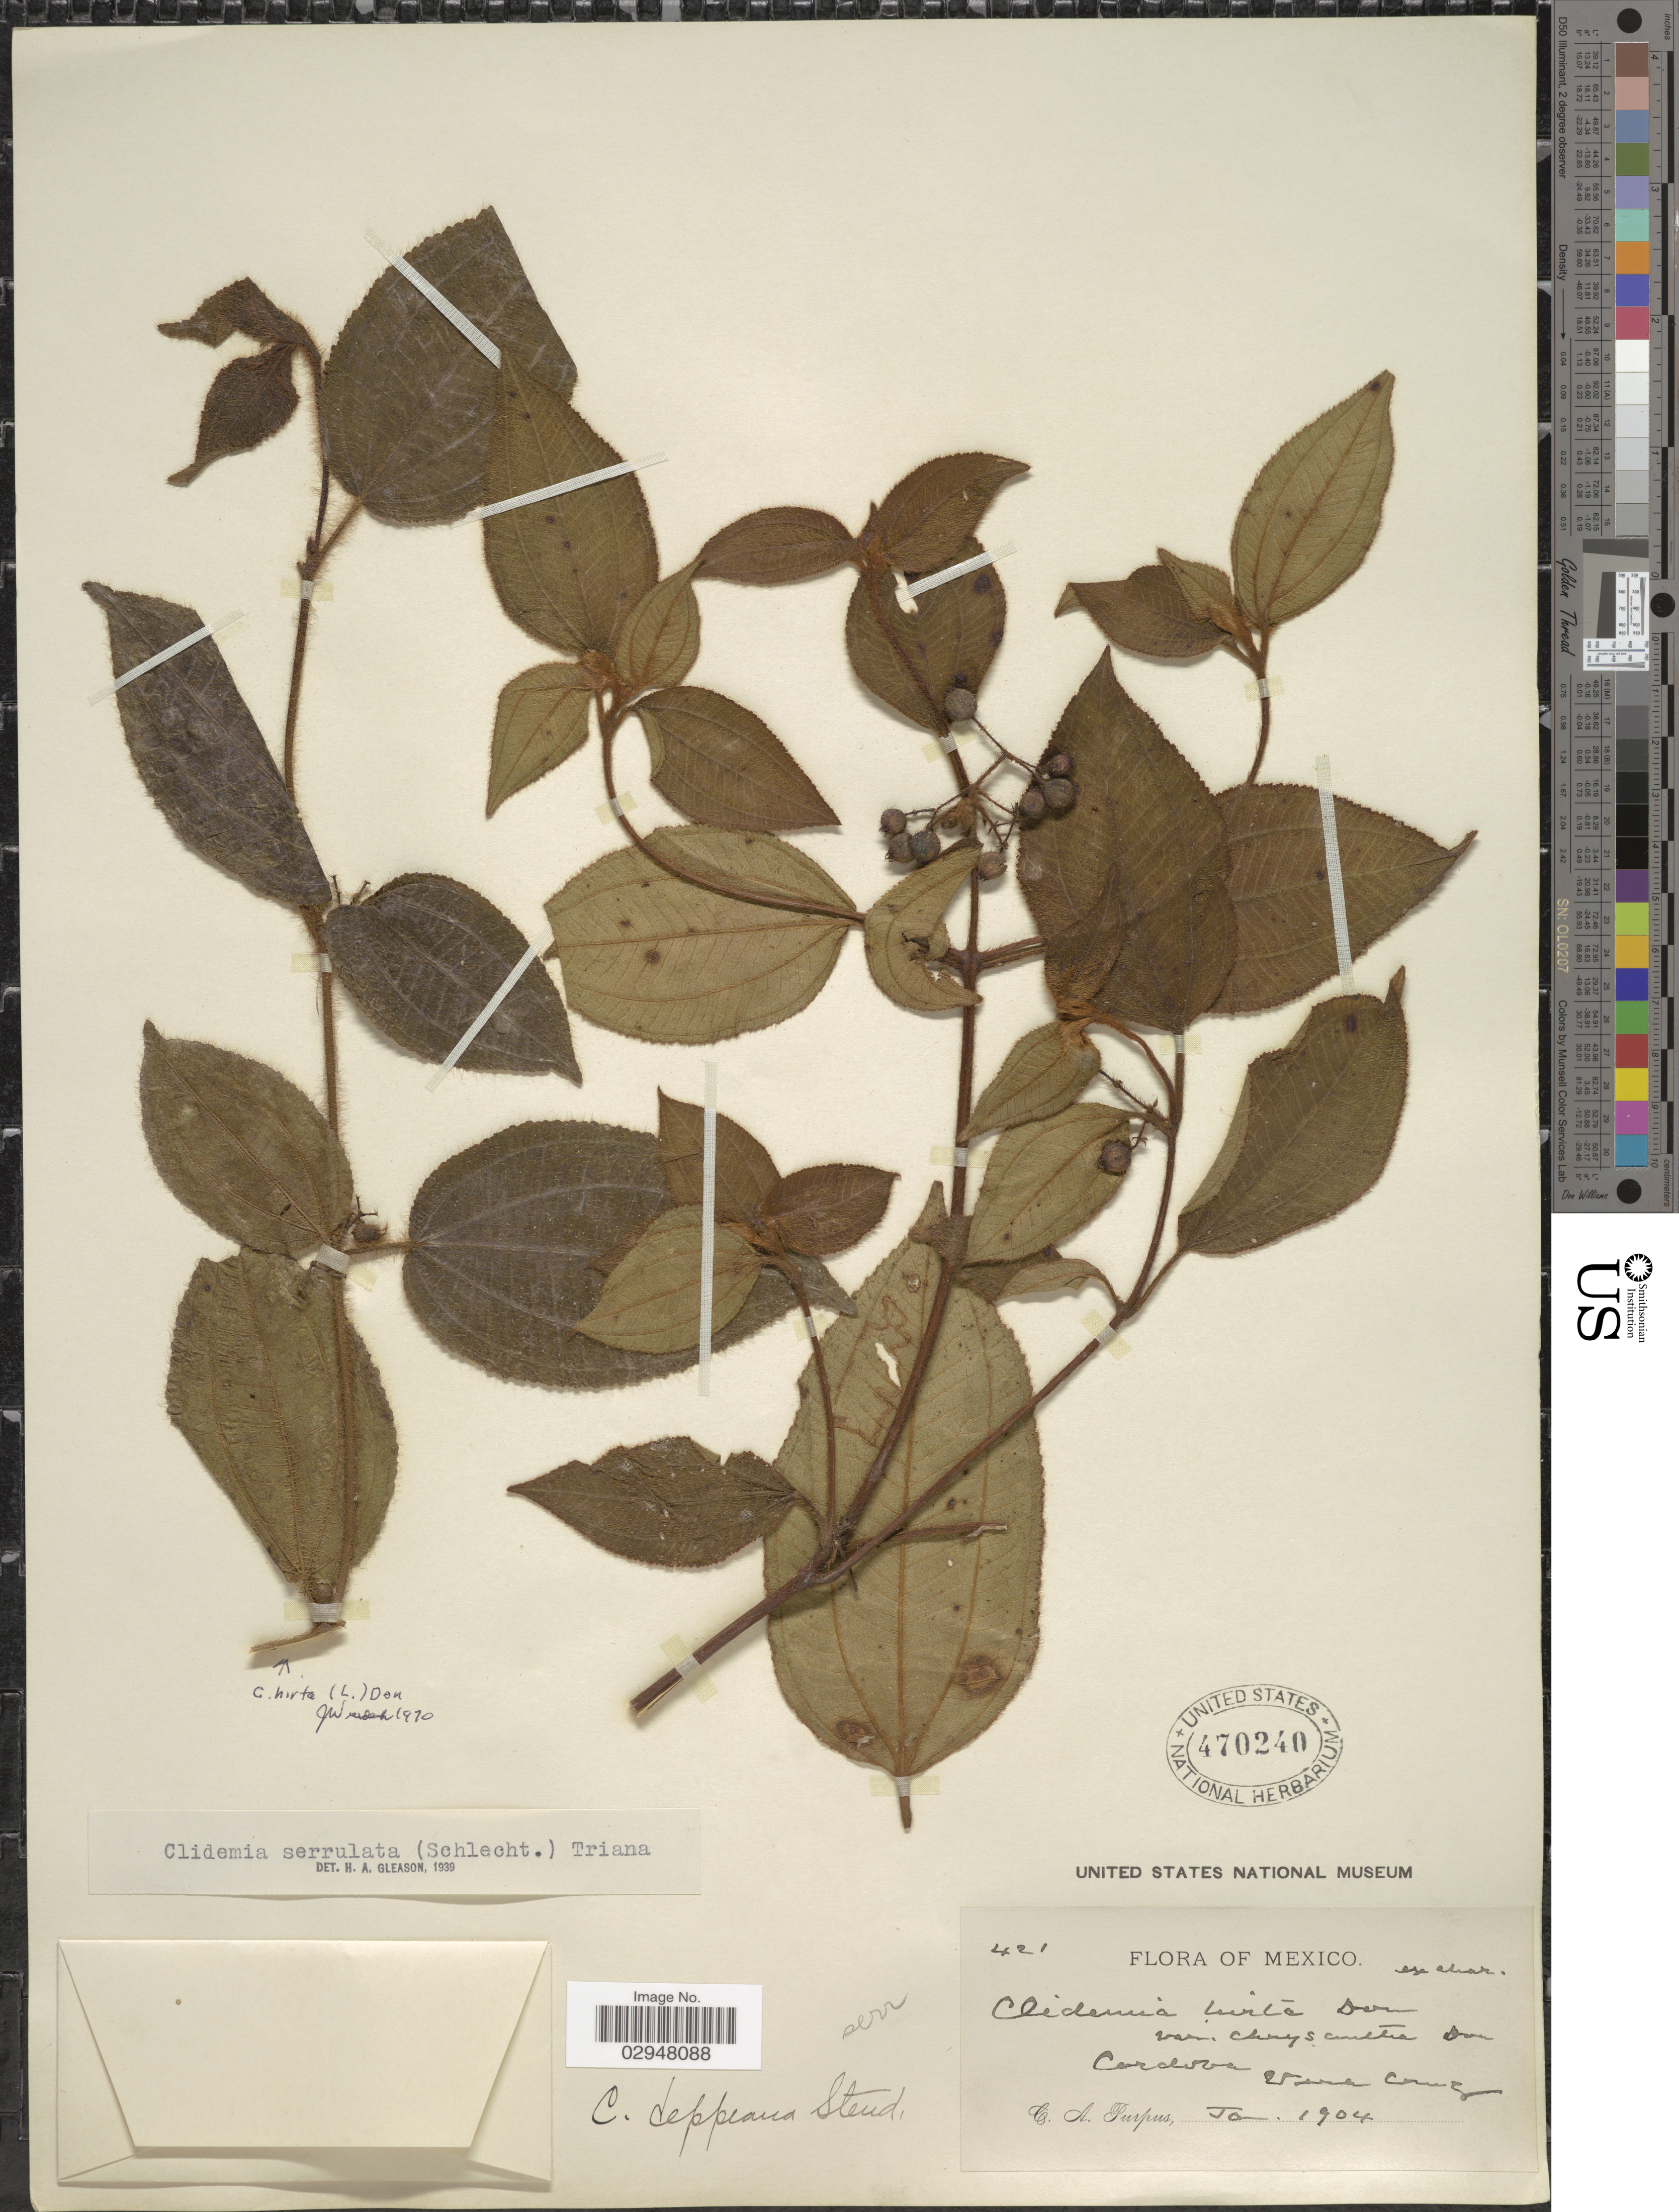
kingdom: Plantae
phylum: Tracheophyta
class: Magnoliopsida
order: Myrtales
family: Melastomataceae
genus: Clidemia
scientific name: Clidemia petiolaris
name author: (Schltdl. & Cham.) Schltdl. ex Triana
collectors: C. A. Purpus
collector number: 421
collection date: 1904-01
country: Mexico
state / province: Veracruz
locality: Cordova. Vera Cruz.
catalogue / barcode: US 470240